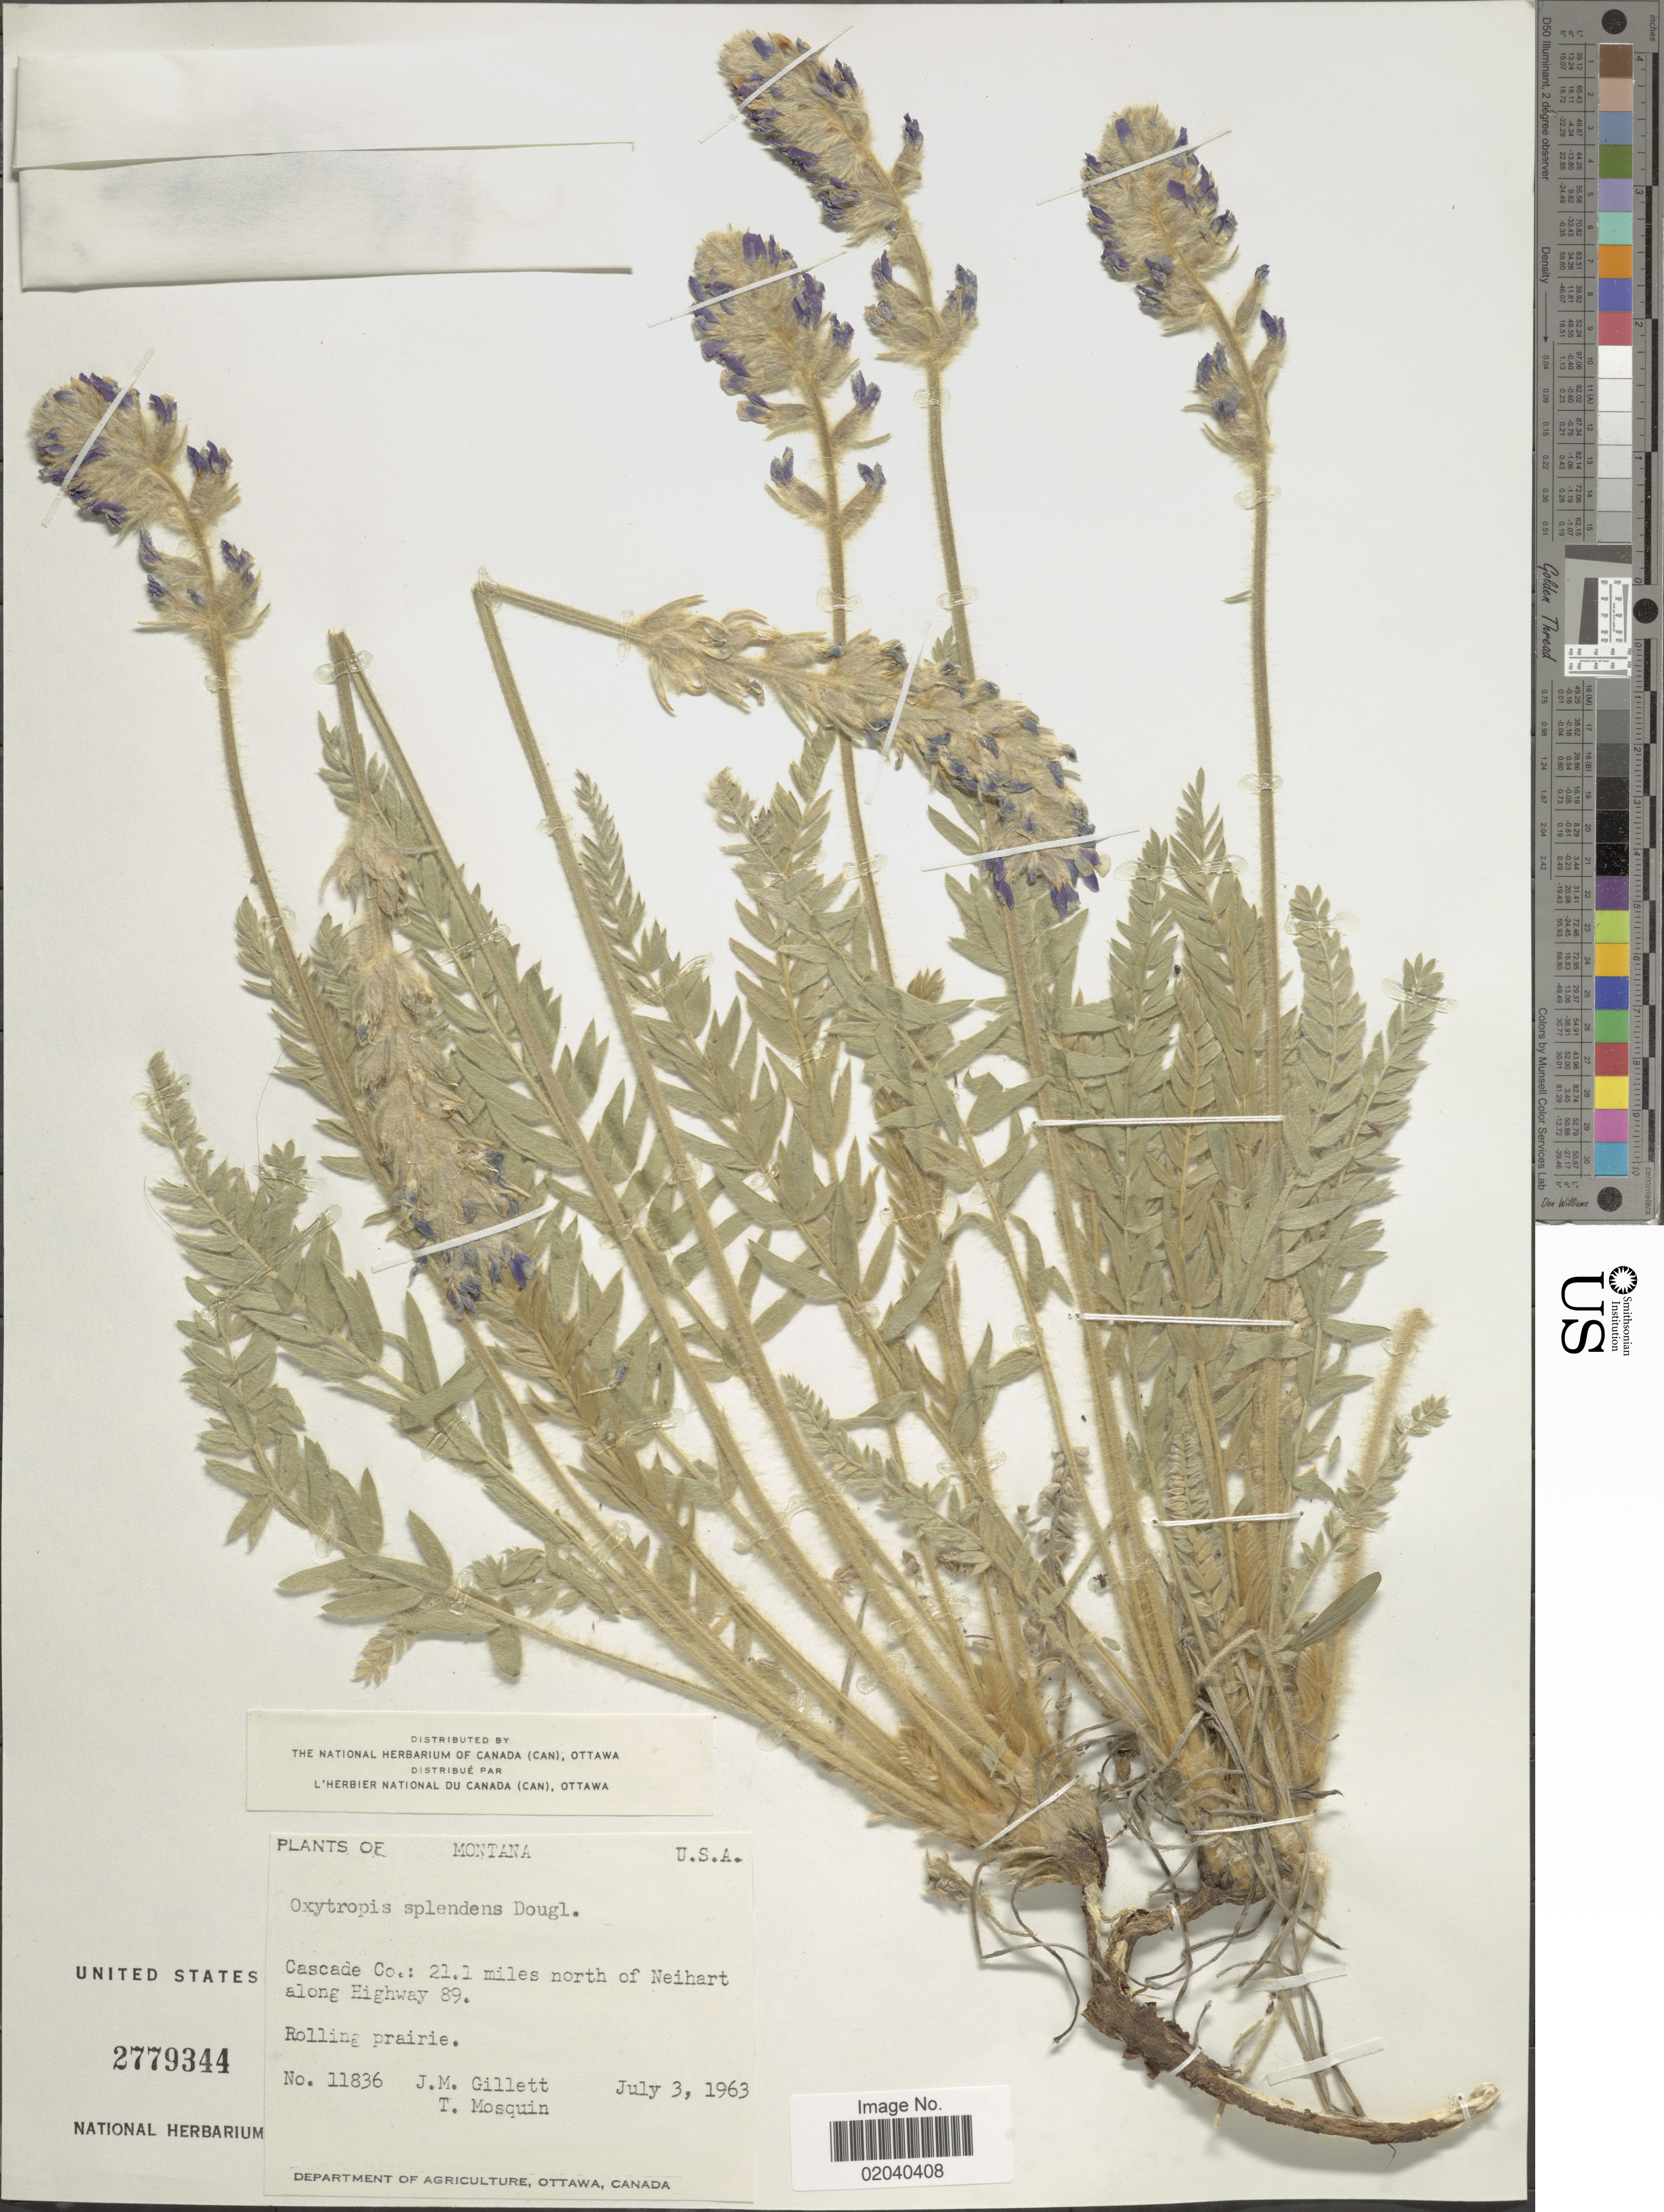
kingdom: Plantae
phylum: Tracheophyta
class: Magnoliopsida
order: Fabales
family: Fabaceae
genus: Oxytropis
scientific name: Oxytropis splendens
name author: Douglas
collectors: J. M. Gillett & T. Mosquin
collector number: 11836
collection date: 1963-07-03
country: United States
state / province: Montana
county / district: Cascade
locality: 21 miles N of Neihart along Highway 89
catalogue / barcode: US 2779344